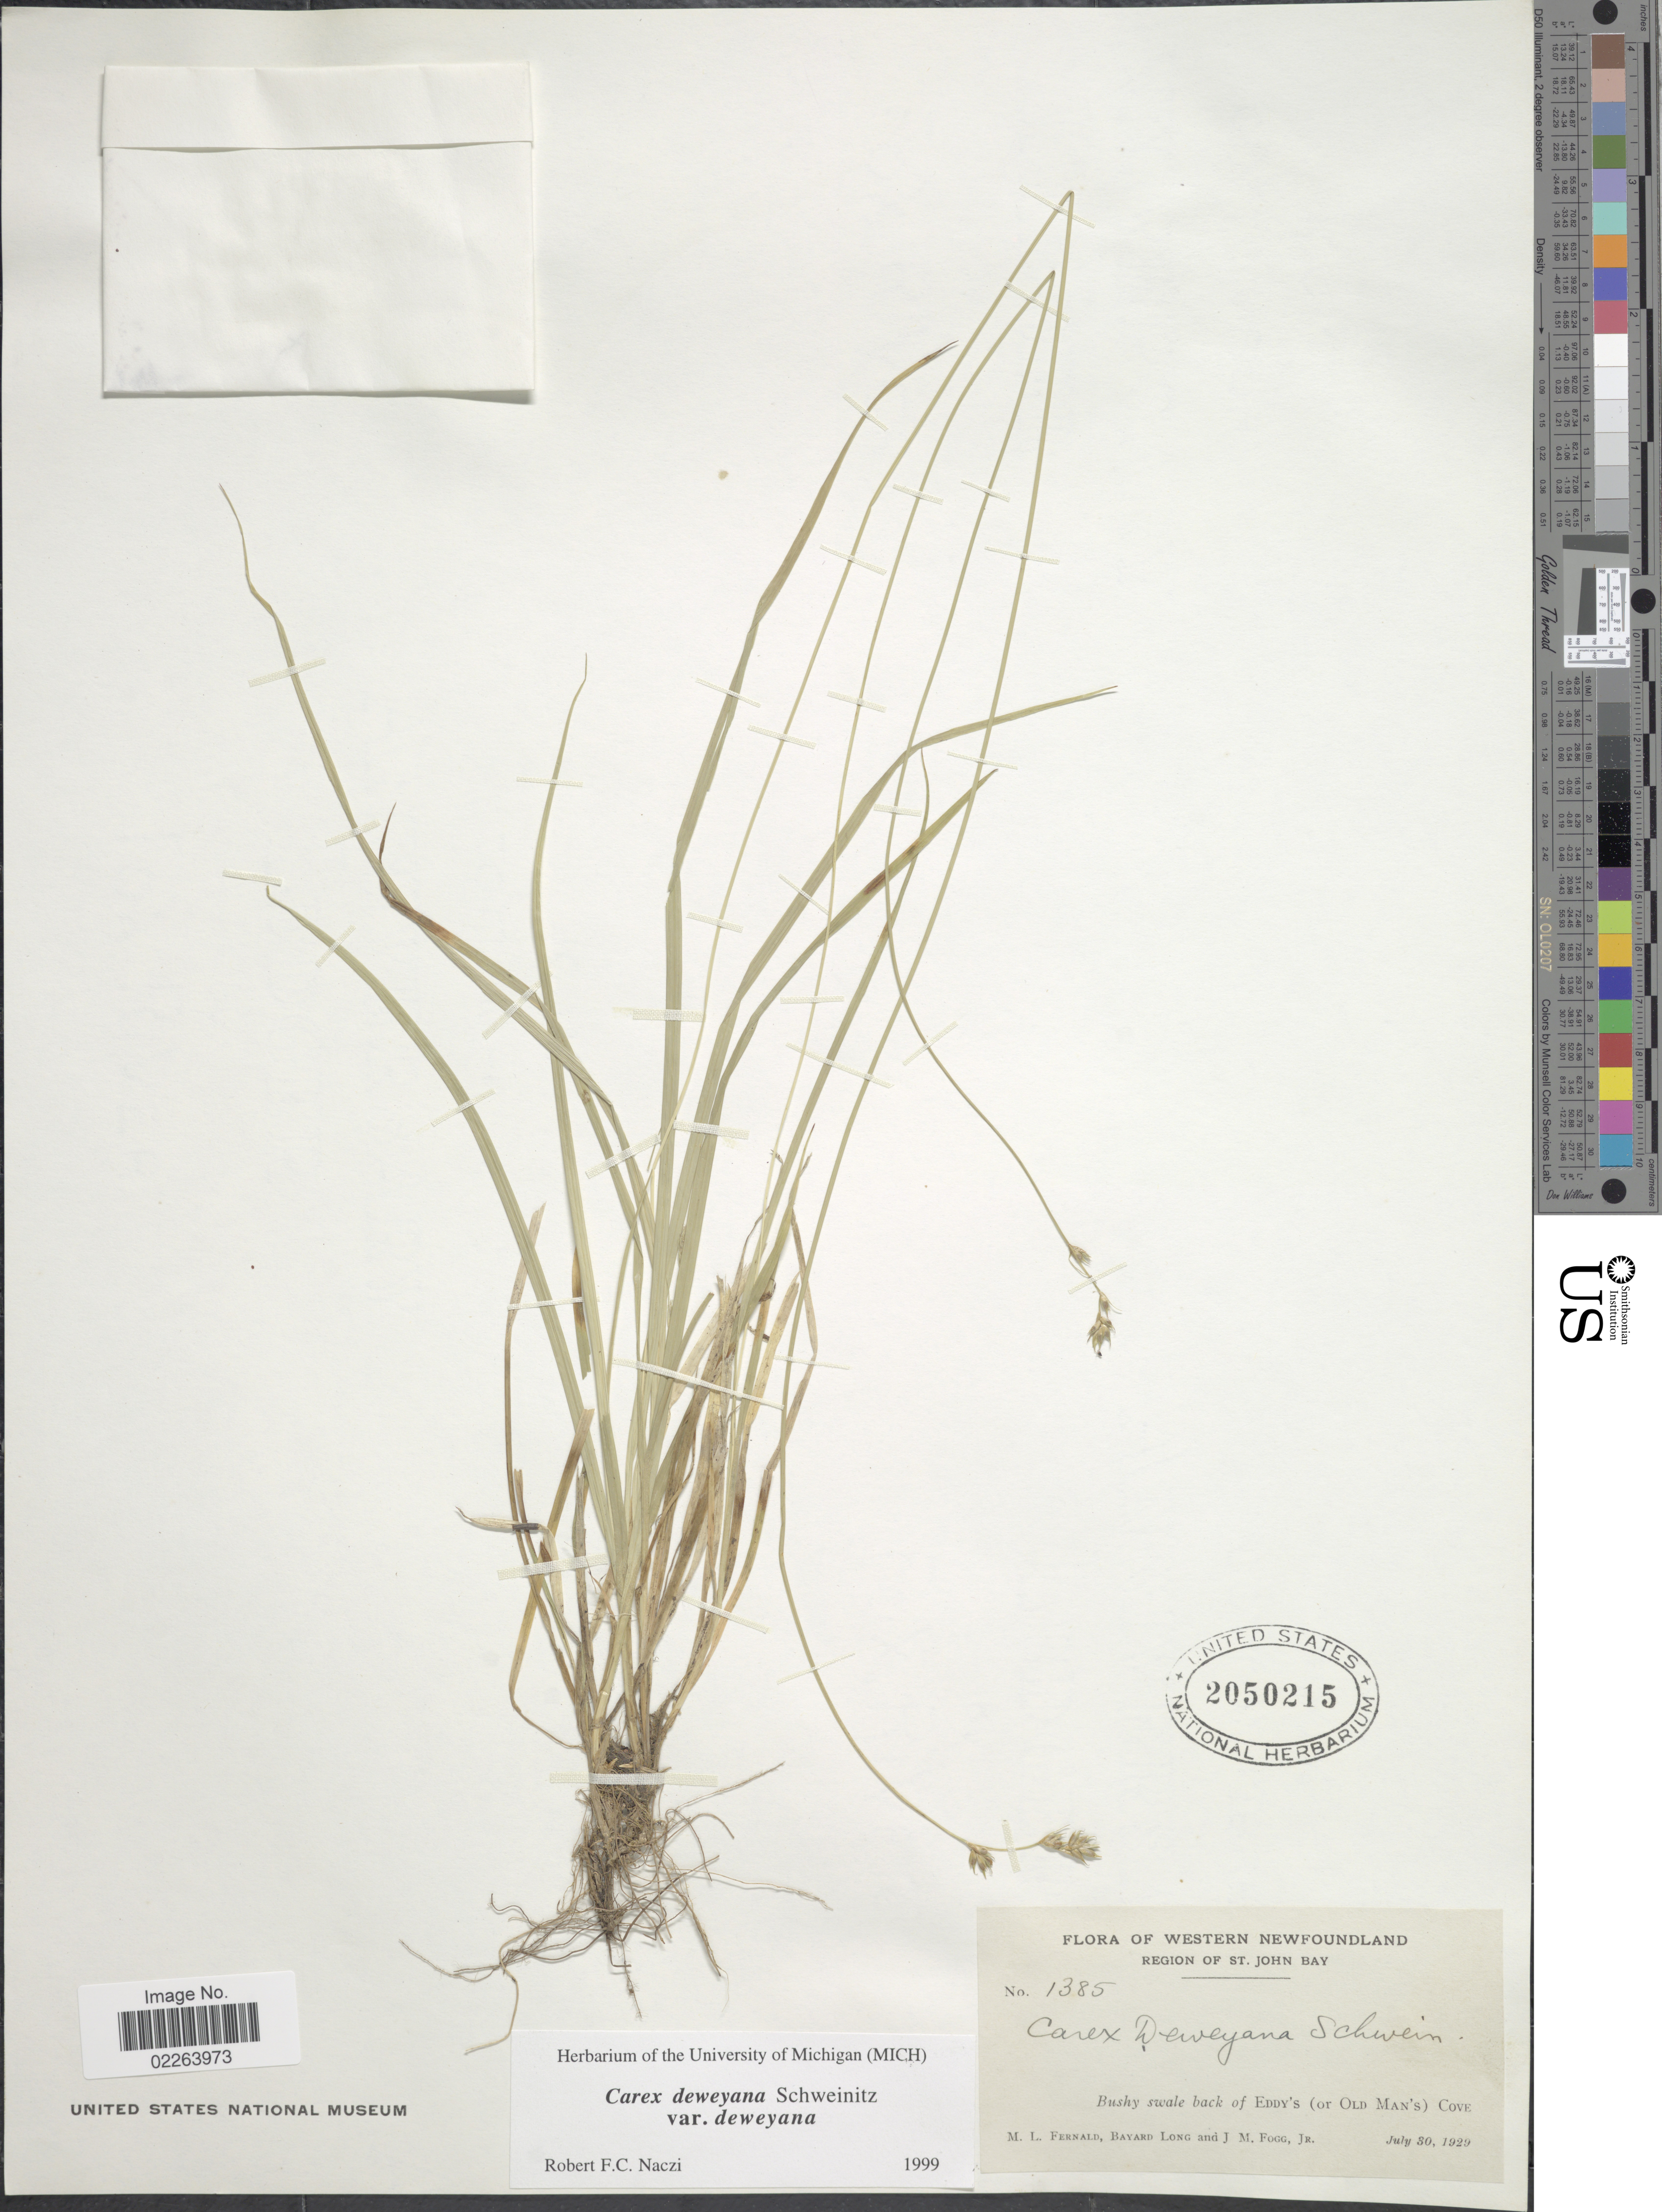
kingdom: Plantae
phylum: Tracheophyta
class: Liliopsida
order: Poales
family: Cyperaceae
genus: Carex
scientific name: Carex deweyana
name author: Schwein.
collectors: M. L. Fernald, B. Long & J. Fogg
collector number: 1385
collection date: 1929-07-30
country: Canada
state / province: Newfoundland and Labrador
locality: Western Newfoundland, Region of St John Bay, Bushy swale back of Eddy's (or Old Man's) Cove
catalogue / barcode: US 2050215